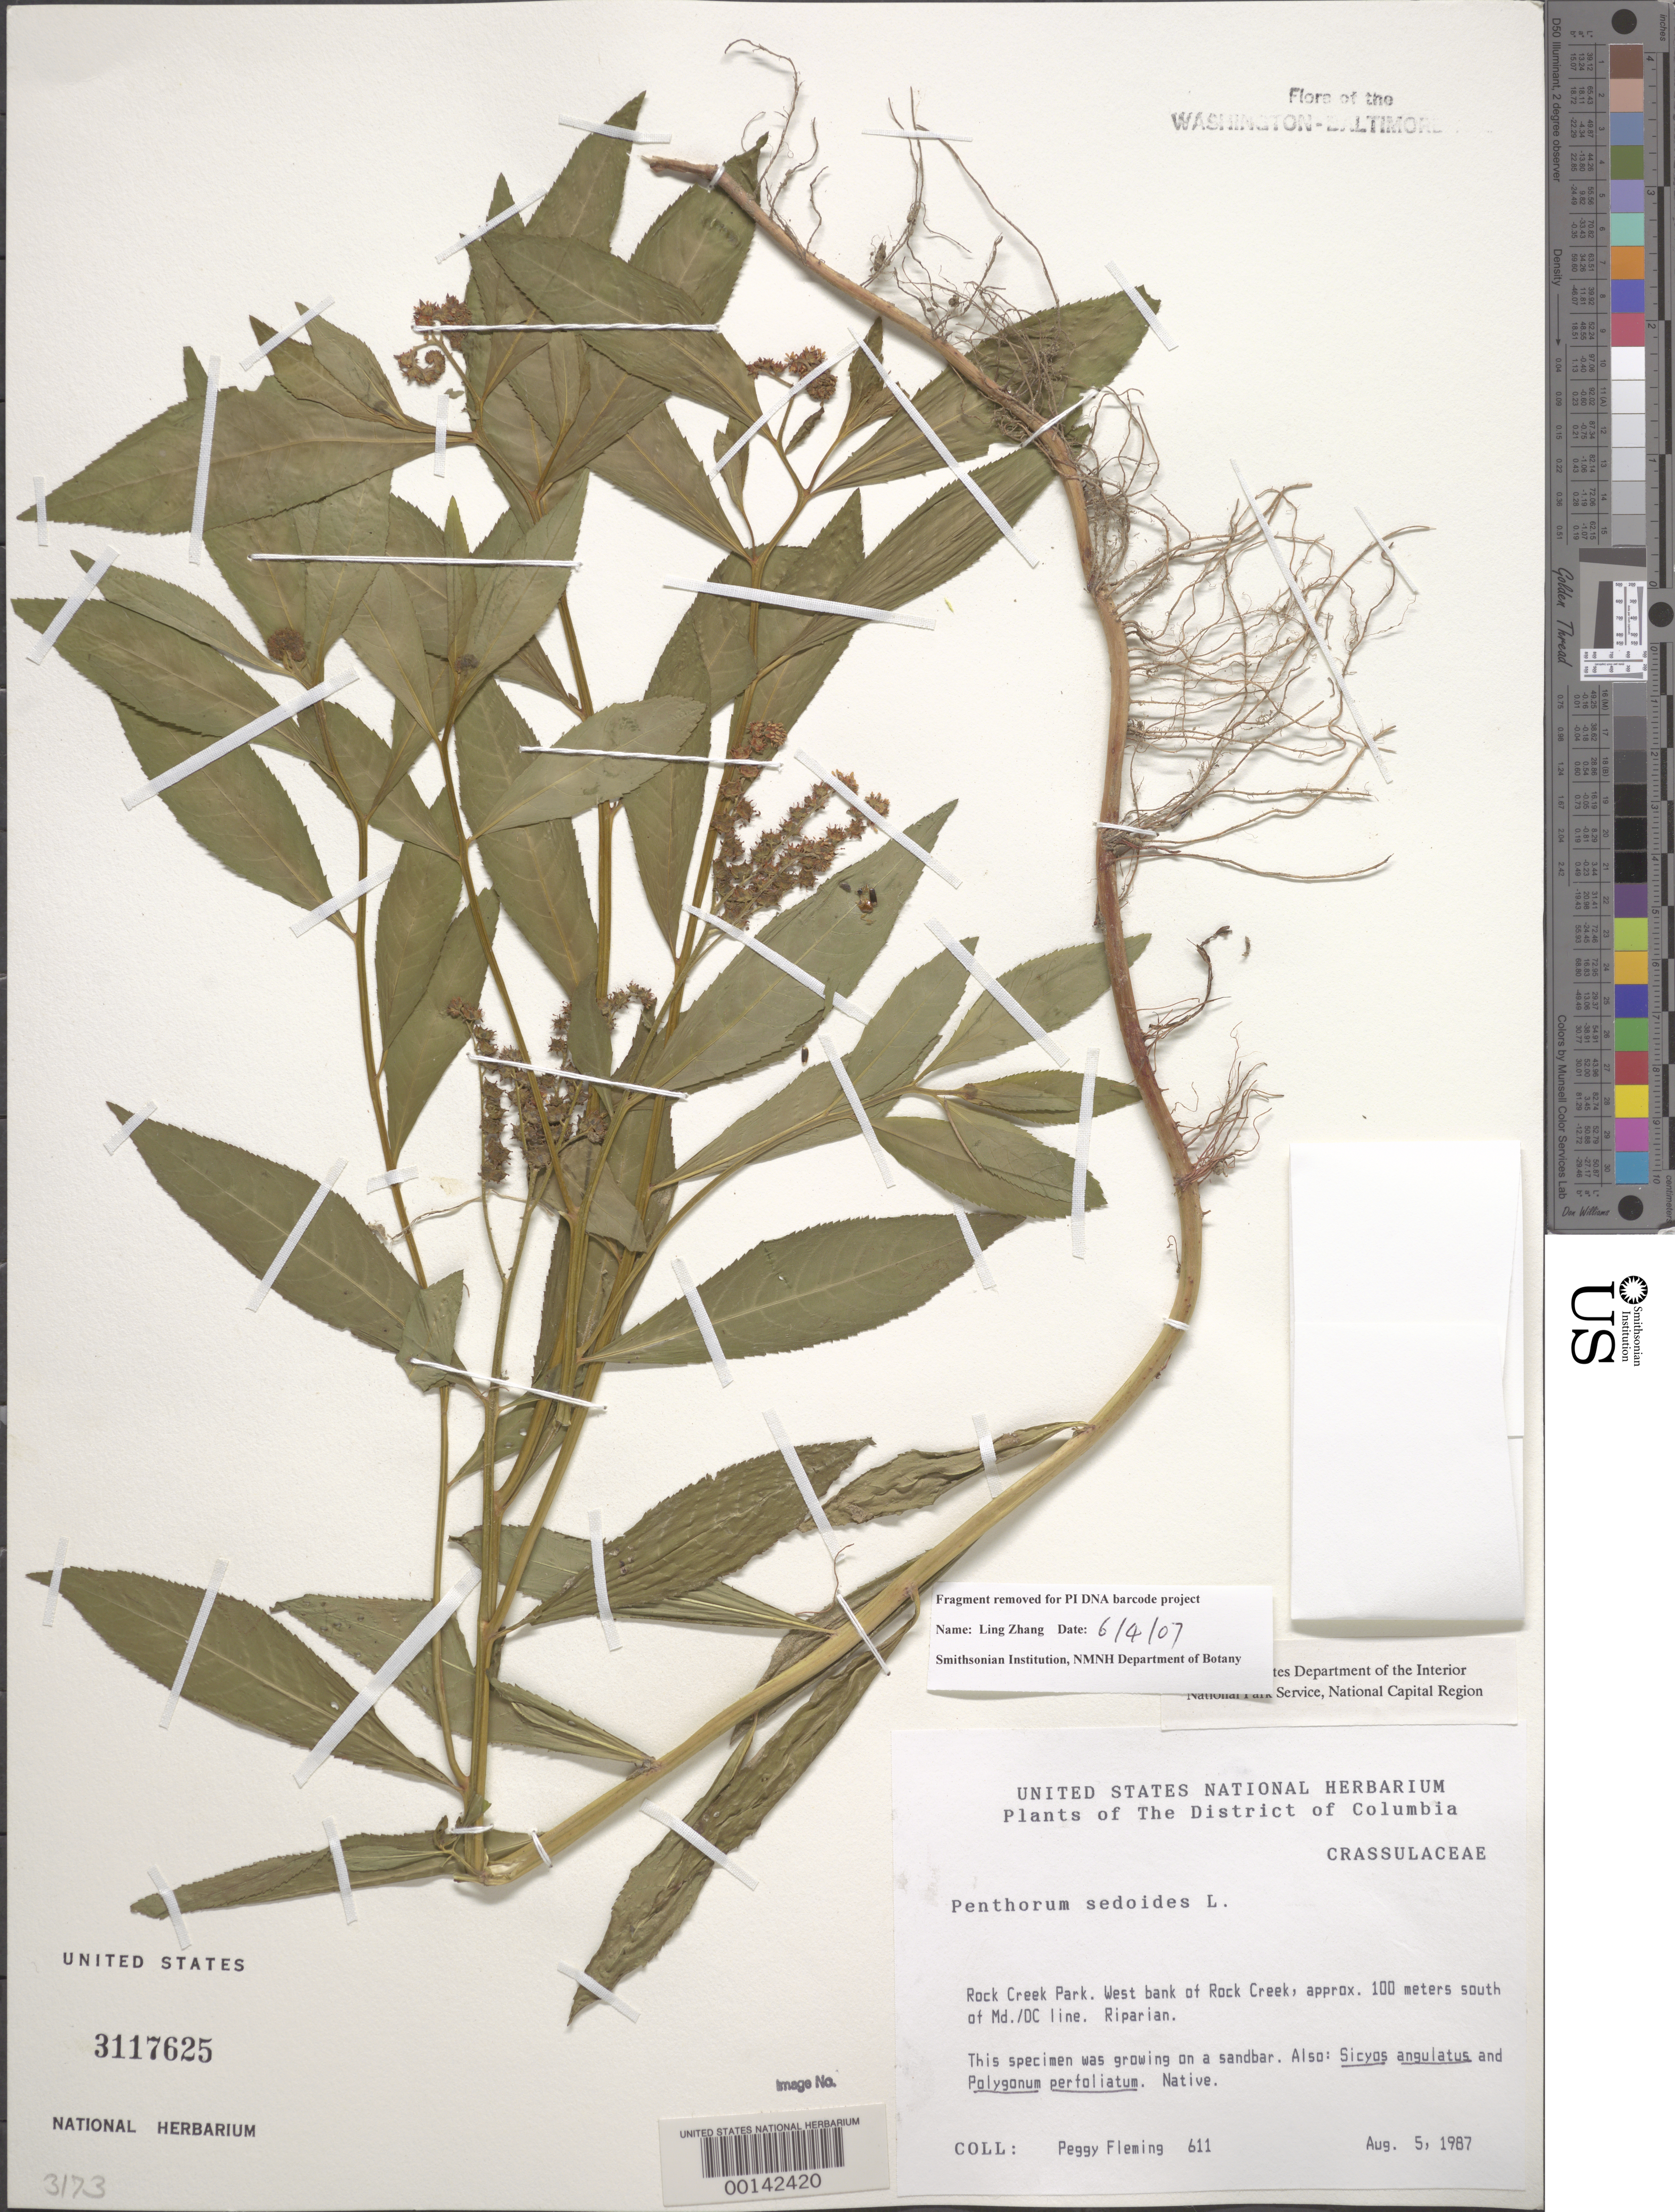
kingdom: Plantae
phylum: Tracheophyta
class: Magnoliopsida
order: Saxifragales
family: Penthoraceae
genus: Penthorum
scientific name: Penthorum sedoides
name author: L.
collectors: P. Fleming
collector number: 611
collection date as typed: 05 Aug 1987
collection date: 1987-08-05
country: United States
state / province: District of Columbia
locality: Rock Creek Park. West bank of Rock Creek, approx. 100 Meters South of MD./DC Line. Rock Creek Park & vicinity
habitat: Riparian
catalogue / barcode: US 3117625